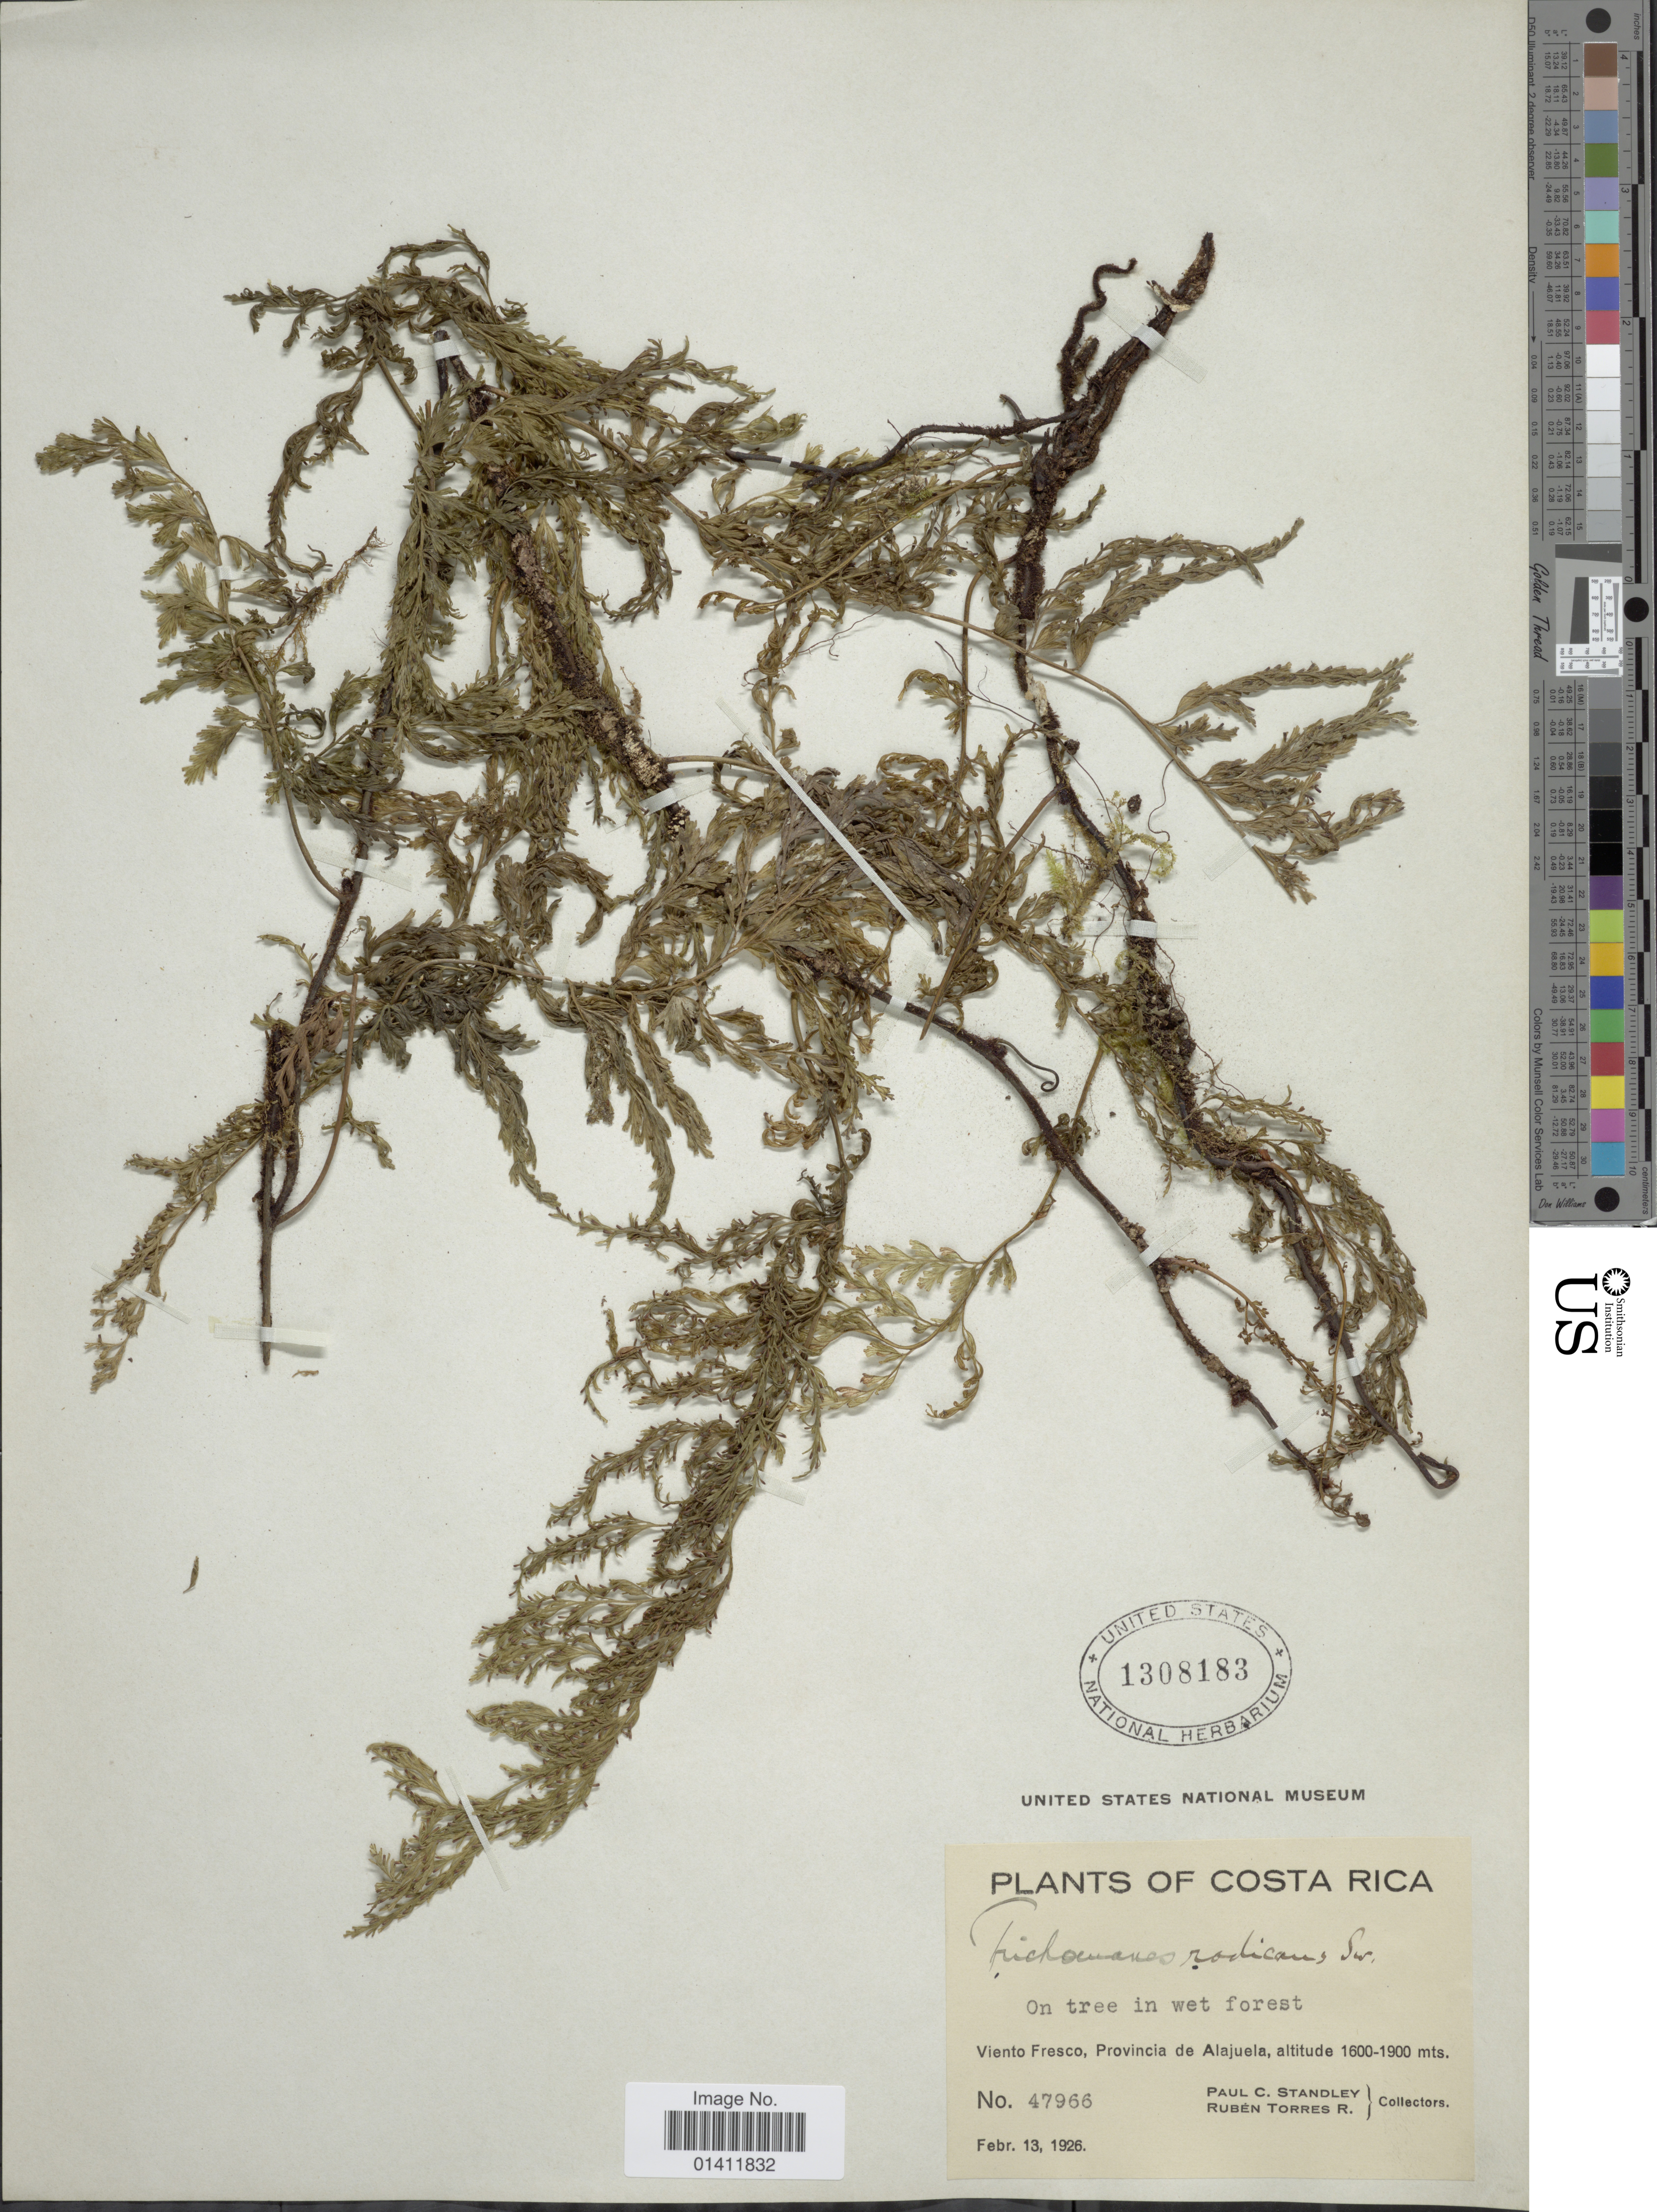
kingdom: Plantae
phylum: Tracheophyta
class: Polypodiopsida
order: Hymenophyllales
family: Hymenophyllaceae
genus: Vandenboschia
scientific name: Vandenboschia radicans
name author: (Sw.) Copel.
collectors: P. C. Standley & R. Torres Rojas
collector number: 47966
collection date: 1926-02-13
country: Costa Rica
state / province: Alajuela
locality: Viento Fresco, Provincia de Alajuela.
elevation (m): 1600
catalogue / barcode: US 1308183